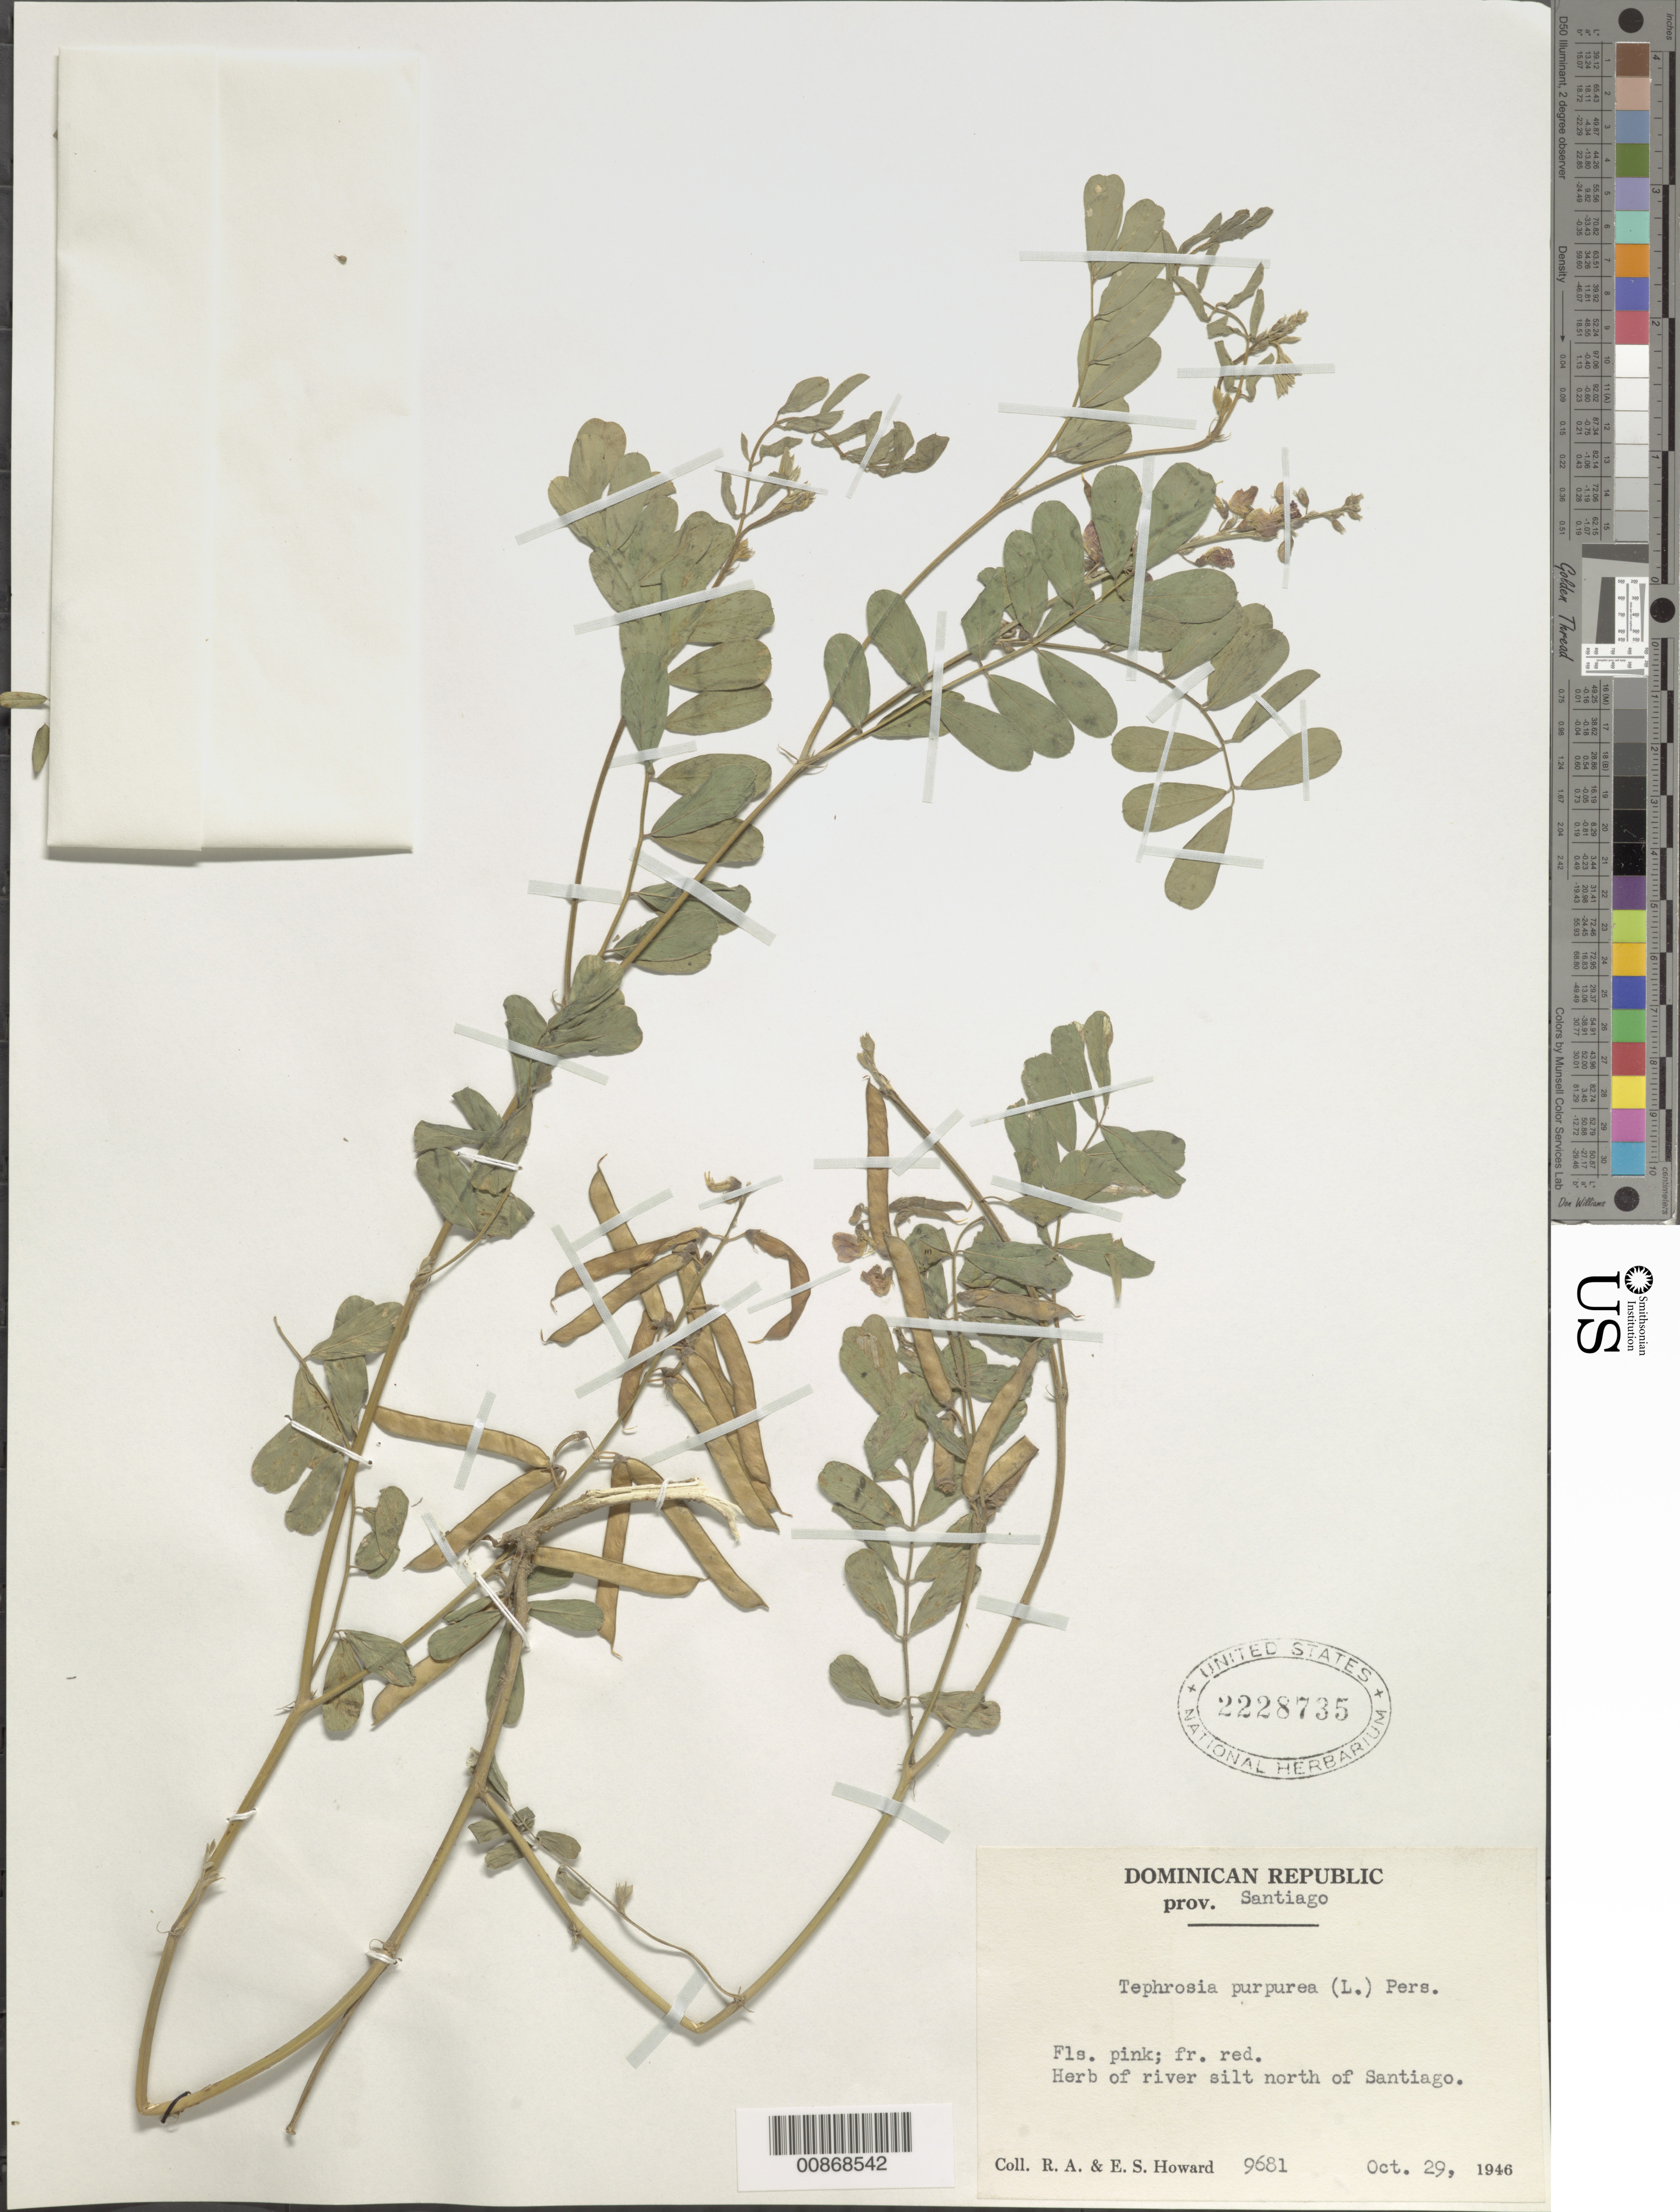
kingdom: Plantae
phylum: Tracheophyta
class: Magnoliopsida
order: Fabales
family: Fabaceae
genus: Tephrosia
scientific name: Tephrosia purpurea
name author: (L.) Pers.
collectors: R. A. Howard & E. S. Howard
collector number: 9681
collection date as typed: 29 Oct 1946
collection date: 1946-10-29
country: Dominican Republic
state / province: Santiago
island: Hispaniola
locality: North of Santiago.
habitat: Herb of river silt.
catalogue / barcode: US 2228735